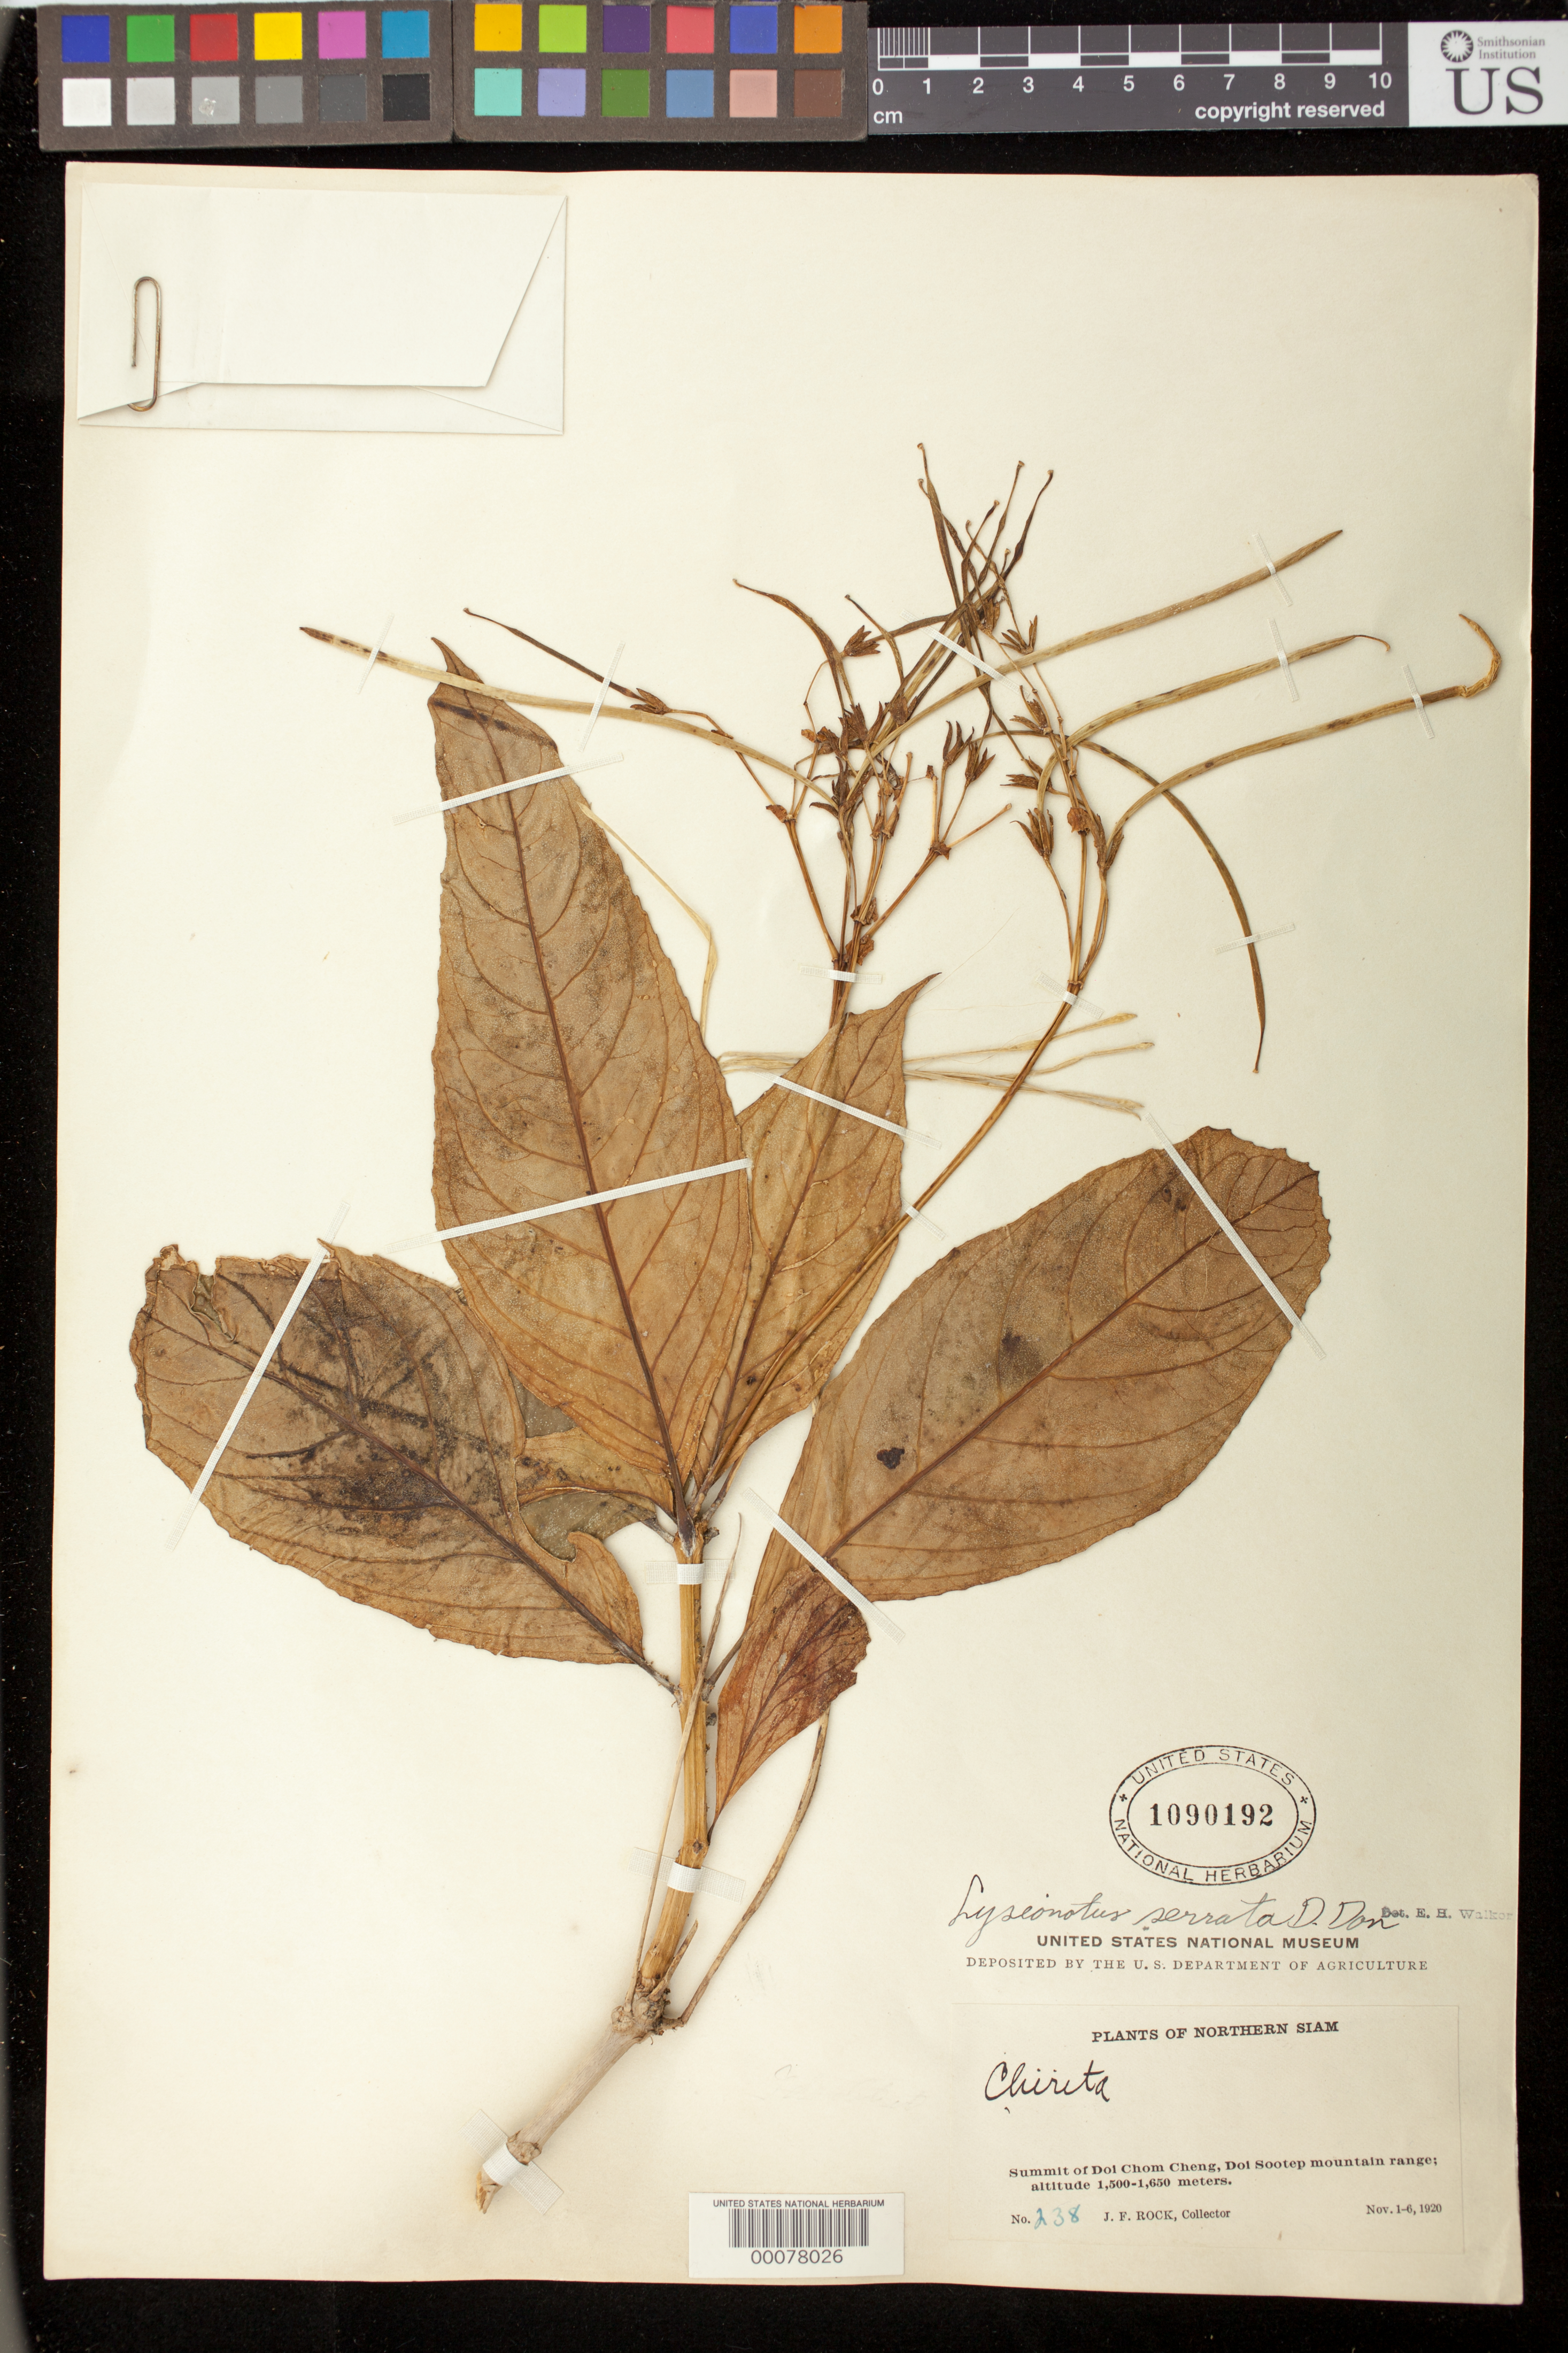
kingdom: Plantae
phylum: Tracheophyta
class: Magnoliopsida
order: Lamiales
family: Gesneriaceae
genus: Lysionotus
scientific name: Lysionotus serrata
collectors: J. F. Rock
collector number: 238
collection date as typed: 01-06 Nov 1920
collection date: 1920-11-01/1920-11-06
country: Thailand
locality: Summit of doi chom cheng, doi sootep mountain range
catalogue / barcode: US 1090192